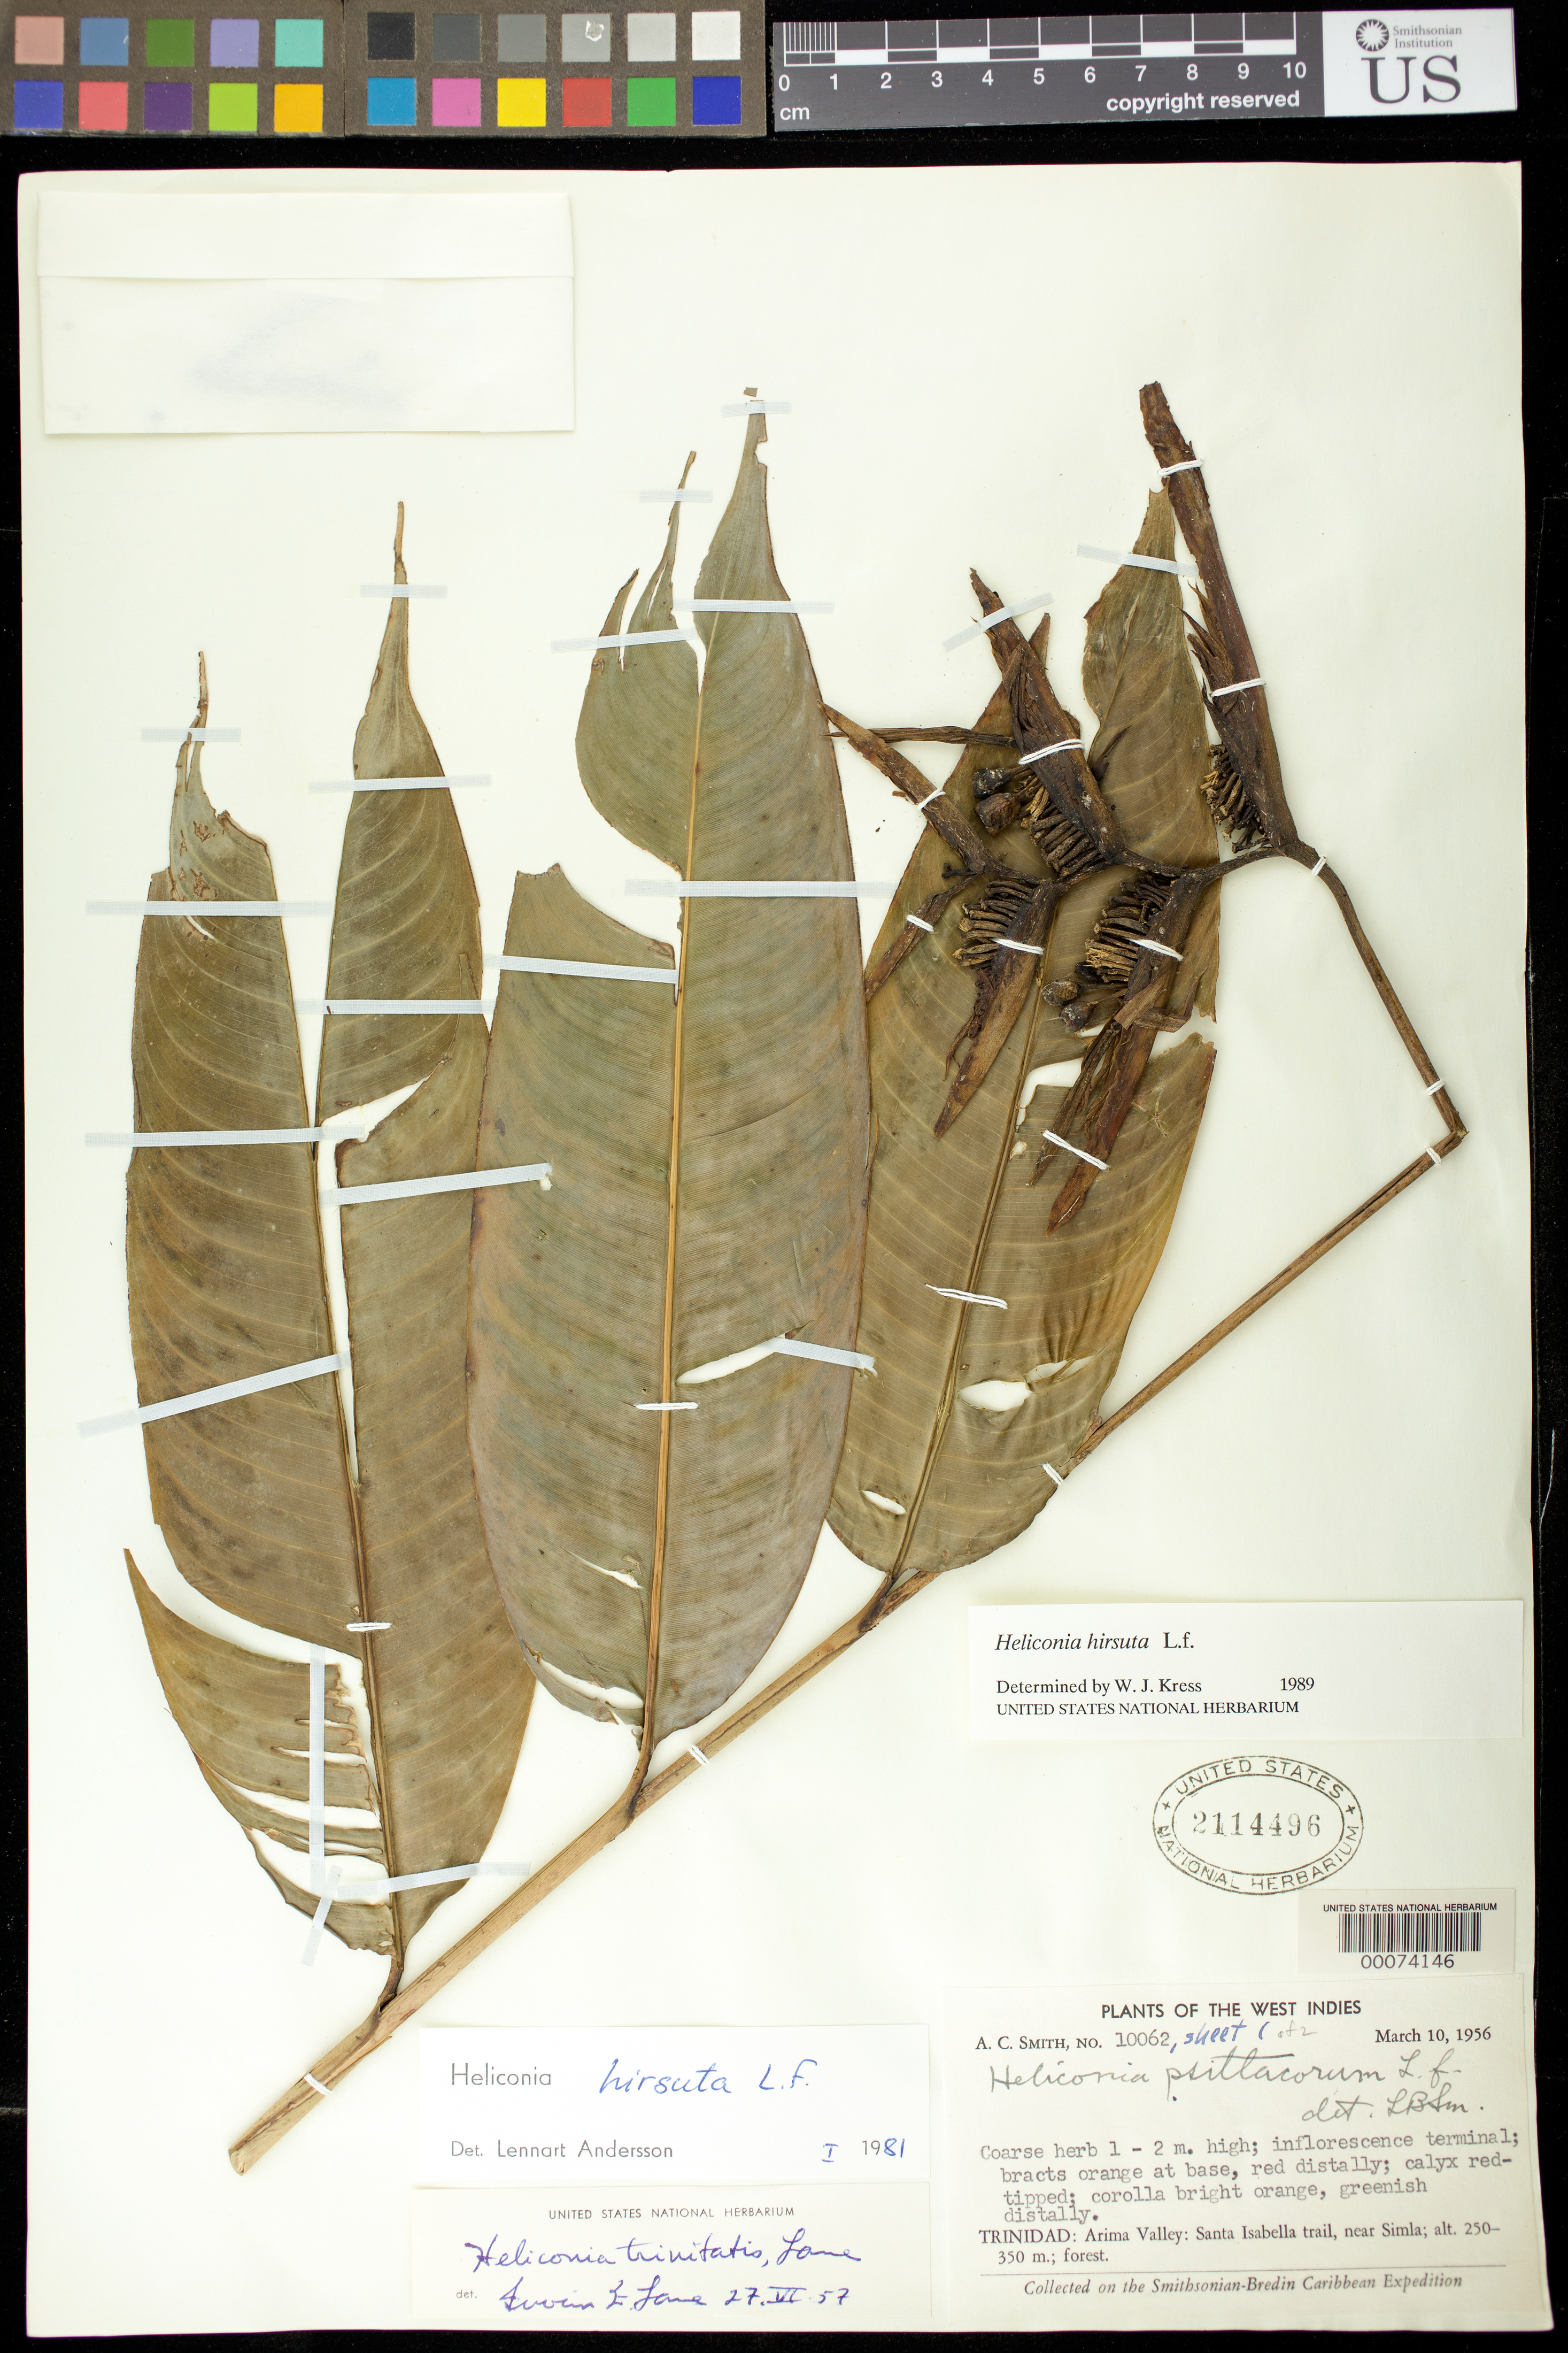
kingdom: Plantae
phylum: Tracheophyta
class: Liliopsida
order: Zingiberales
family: Heliconiaceae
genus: Heliconia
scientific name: Heliconia hirsuta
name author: L. f.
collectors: A. C. Smith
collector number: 10062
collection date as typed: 10 Mar 1956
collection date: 1956-03-10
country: Trinidad and Tobago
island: Trinidad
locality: Arima valley, santa isabella trail, near simla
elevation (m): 250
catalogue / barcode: US 2114496